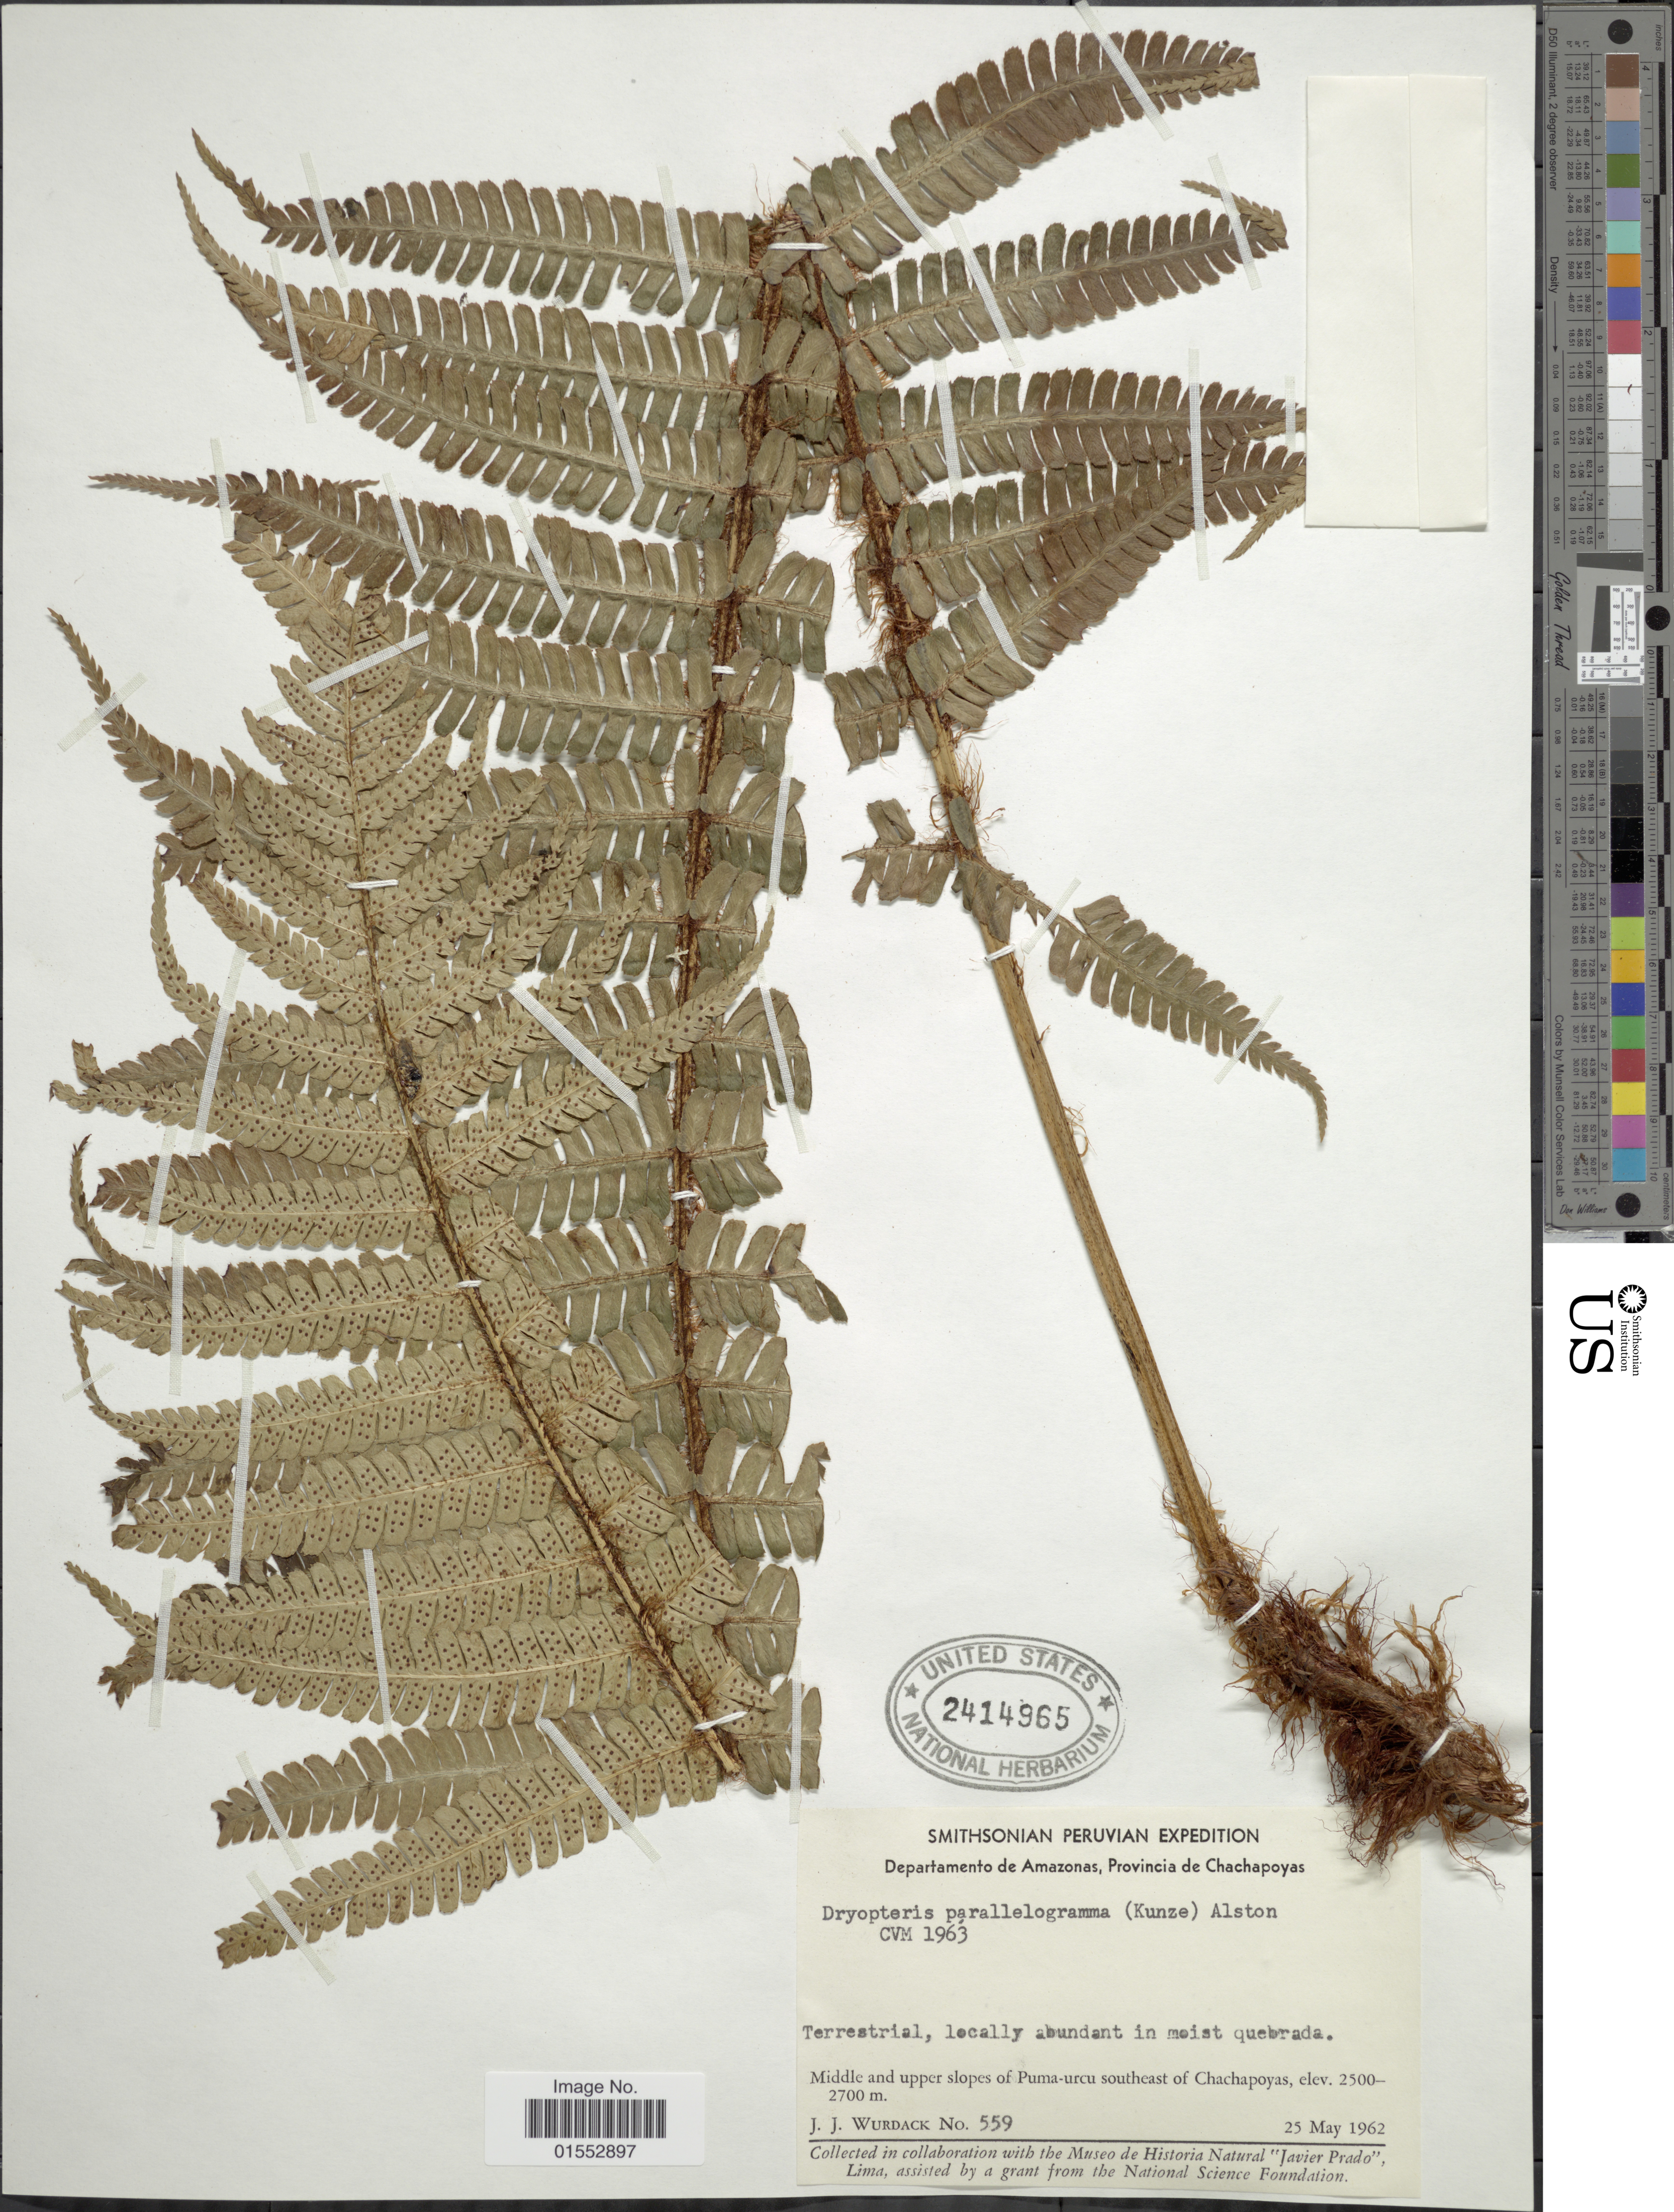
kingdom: Plantae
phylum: Tracheophyta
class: Polypodiopsida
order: Polypodiales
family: Dryopteridaceae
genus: Dryopteris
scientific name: Dryopteris wallichiana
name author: (Spreng.) Hyl.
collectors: J. J. Wurdack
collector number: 559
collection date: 1962-05-25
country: Peru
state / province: Amazonas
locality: Departamento de Amazonas, Provincia de Chachapoyas. Middle and upper slopes of Puma-urcu southeast of Chachapoyas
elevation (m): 2500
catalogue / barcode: US 2414965